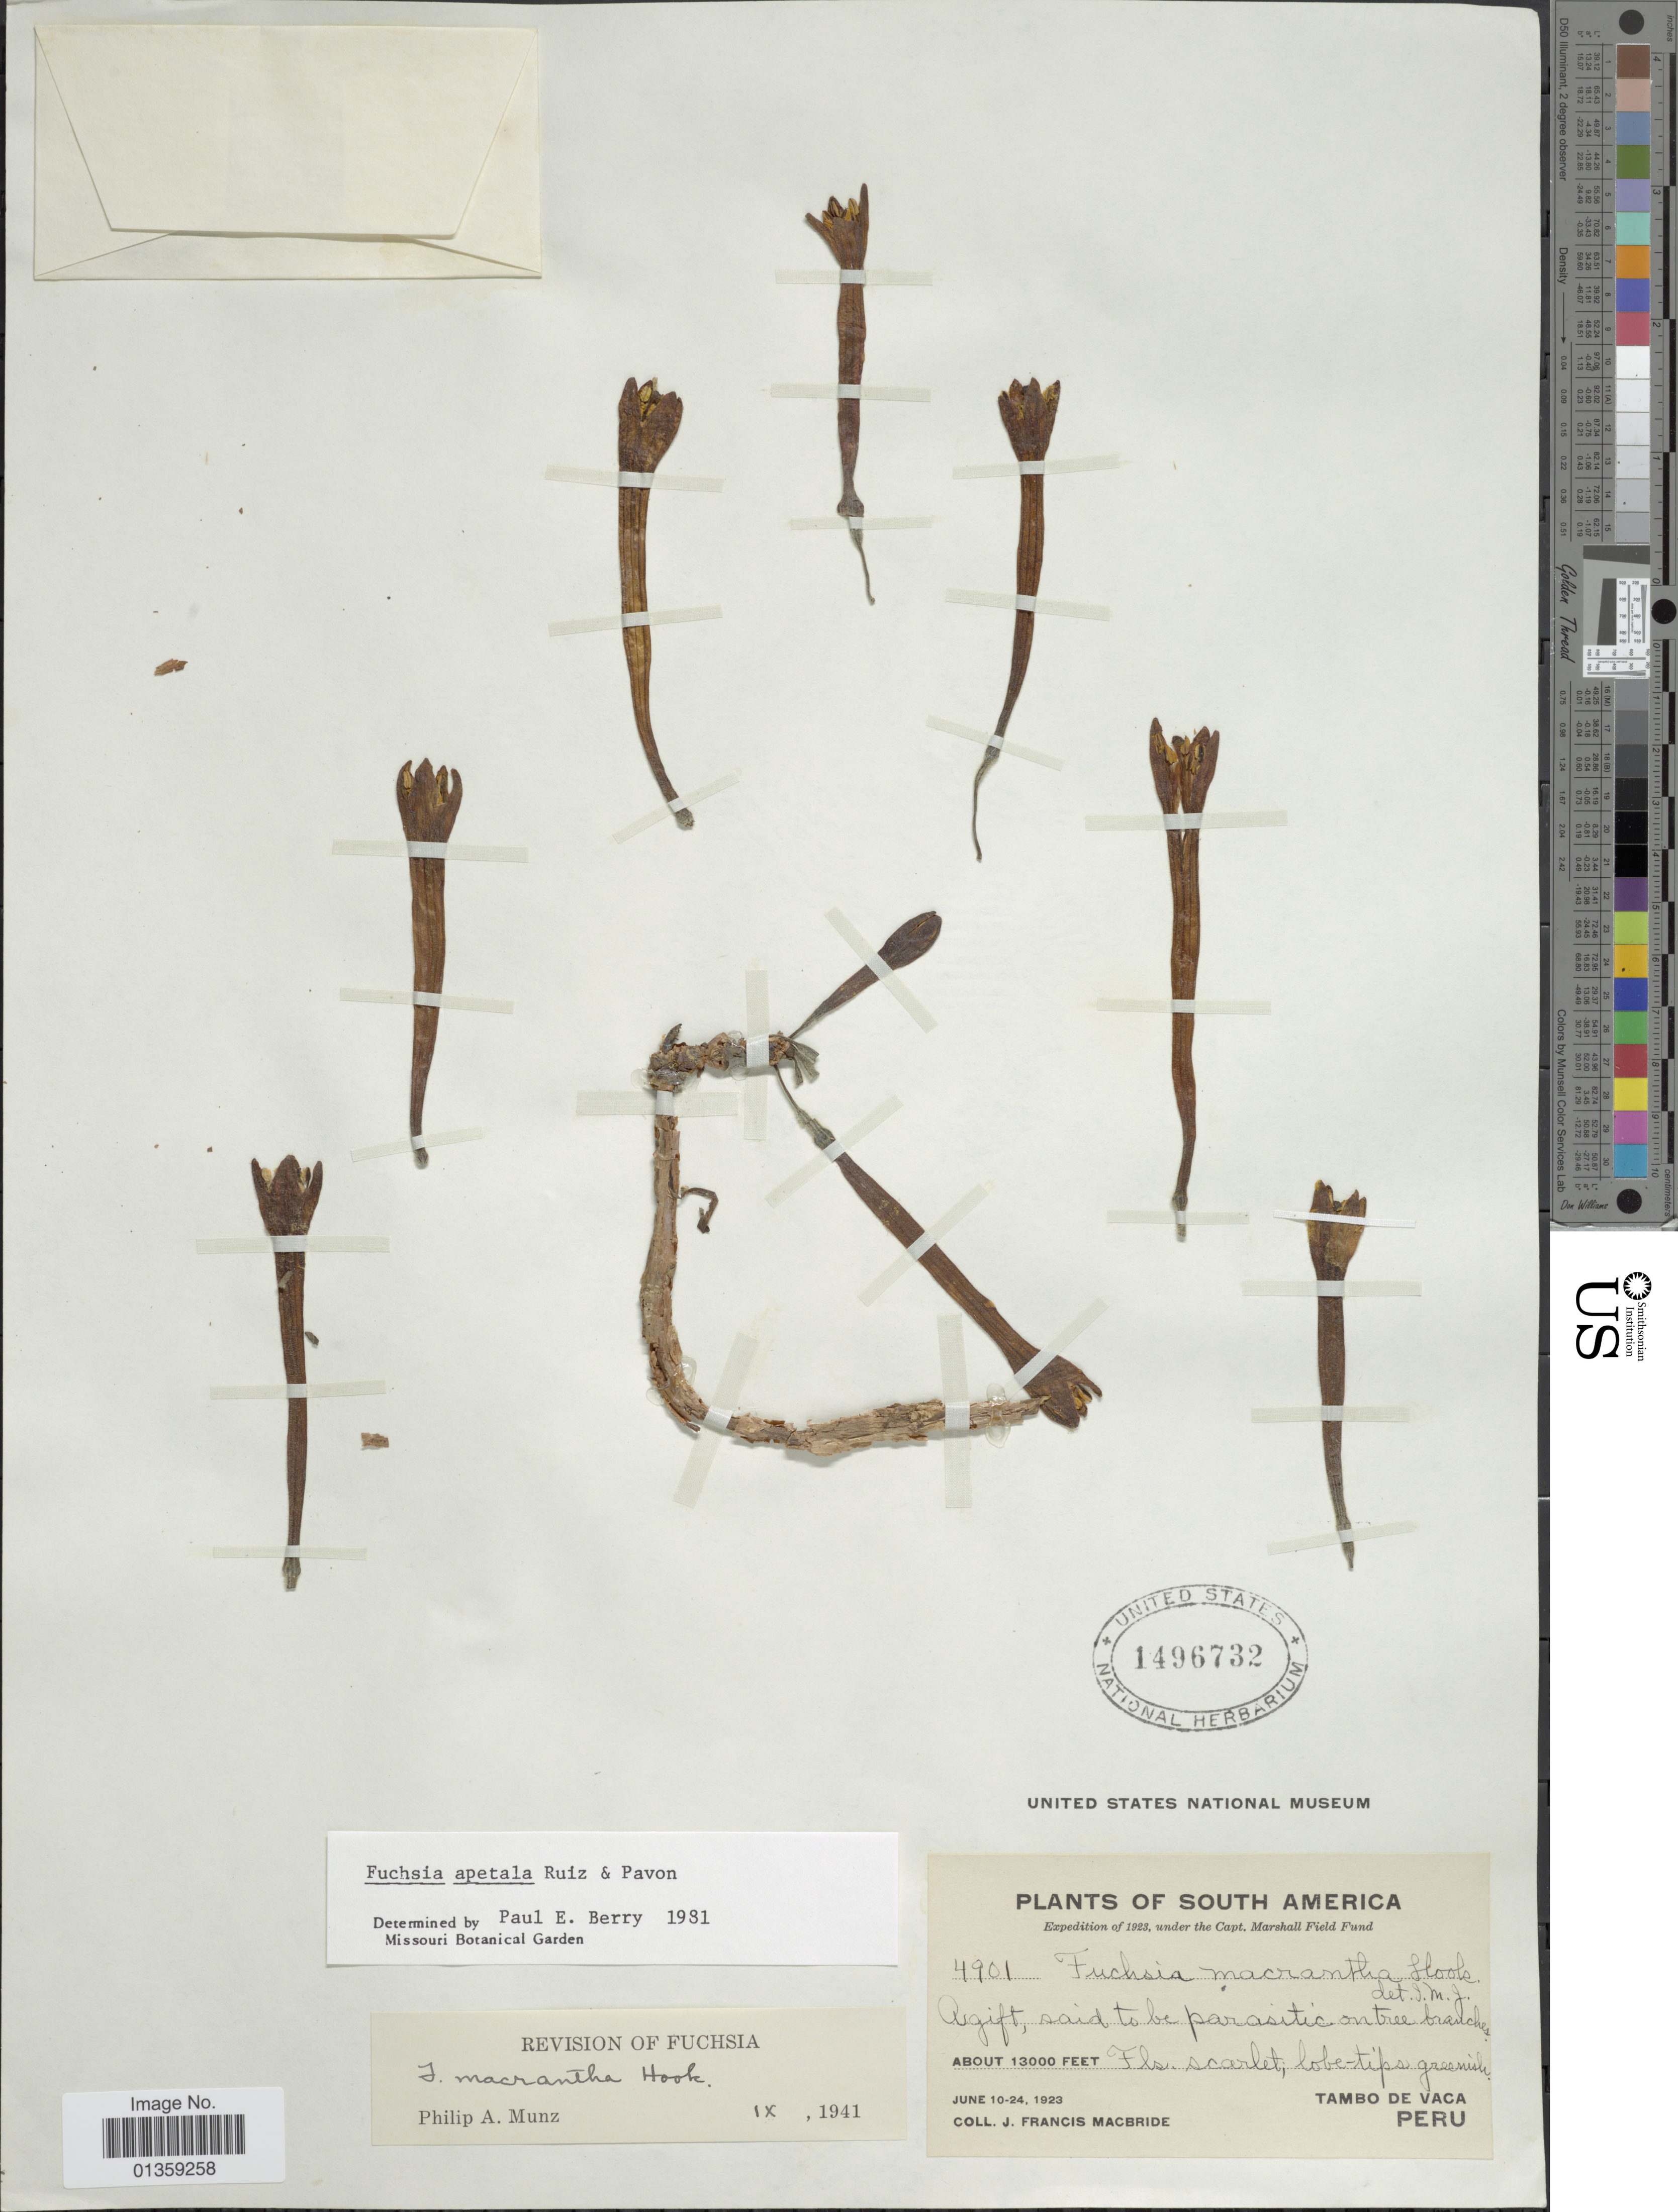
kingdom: Plantae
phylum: Tracheophyta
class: Magnoliopsida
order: Myrtales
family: Onagraceae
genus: Fuchsia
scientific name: Fuchsia apetala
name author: Ruiz & Pav.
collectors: J. F. Macbride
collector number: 4901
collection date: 1923-06-10/1923-06-24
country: Peru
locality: Tambo de Vaca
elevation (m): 3962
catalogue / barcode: US 1496732